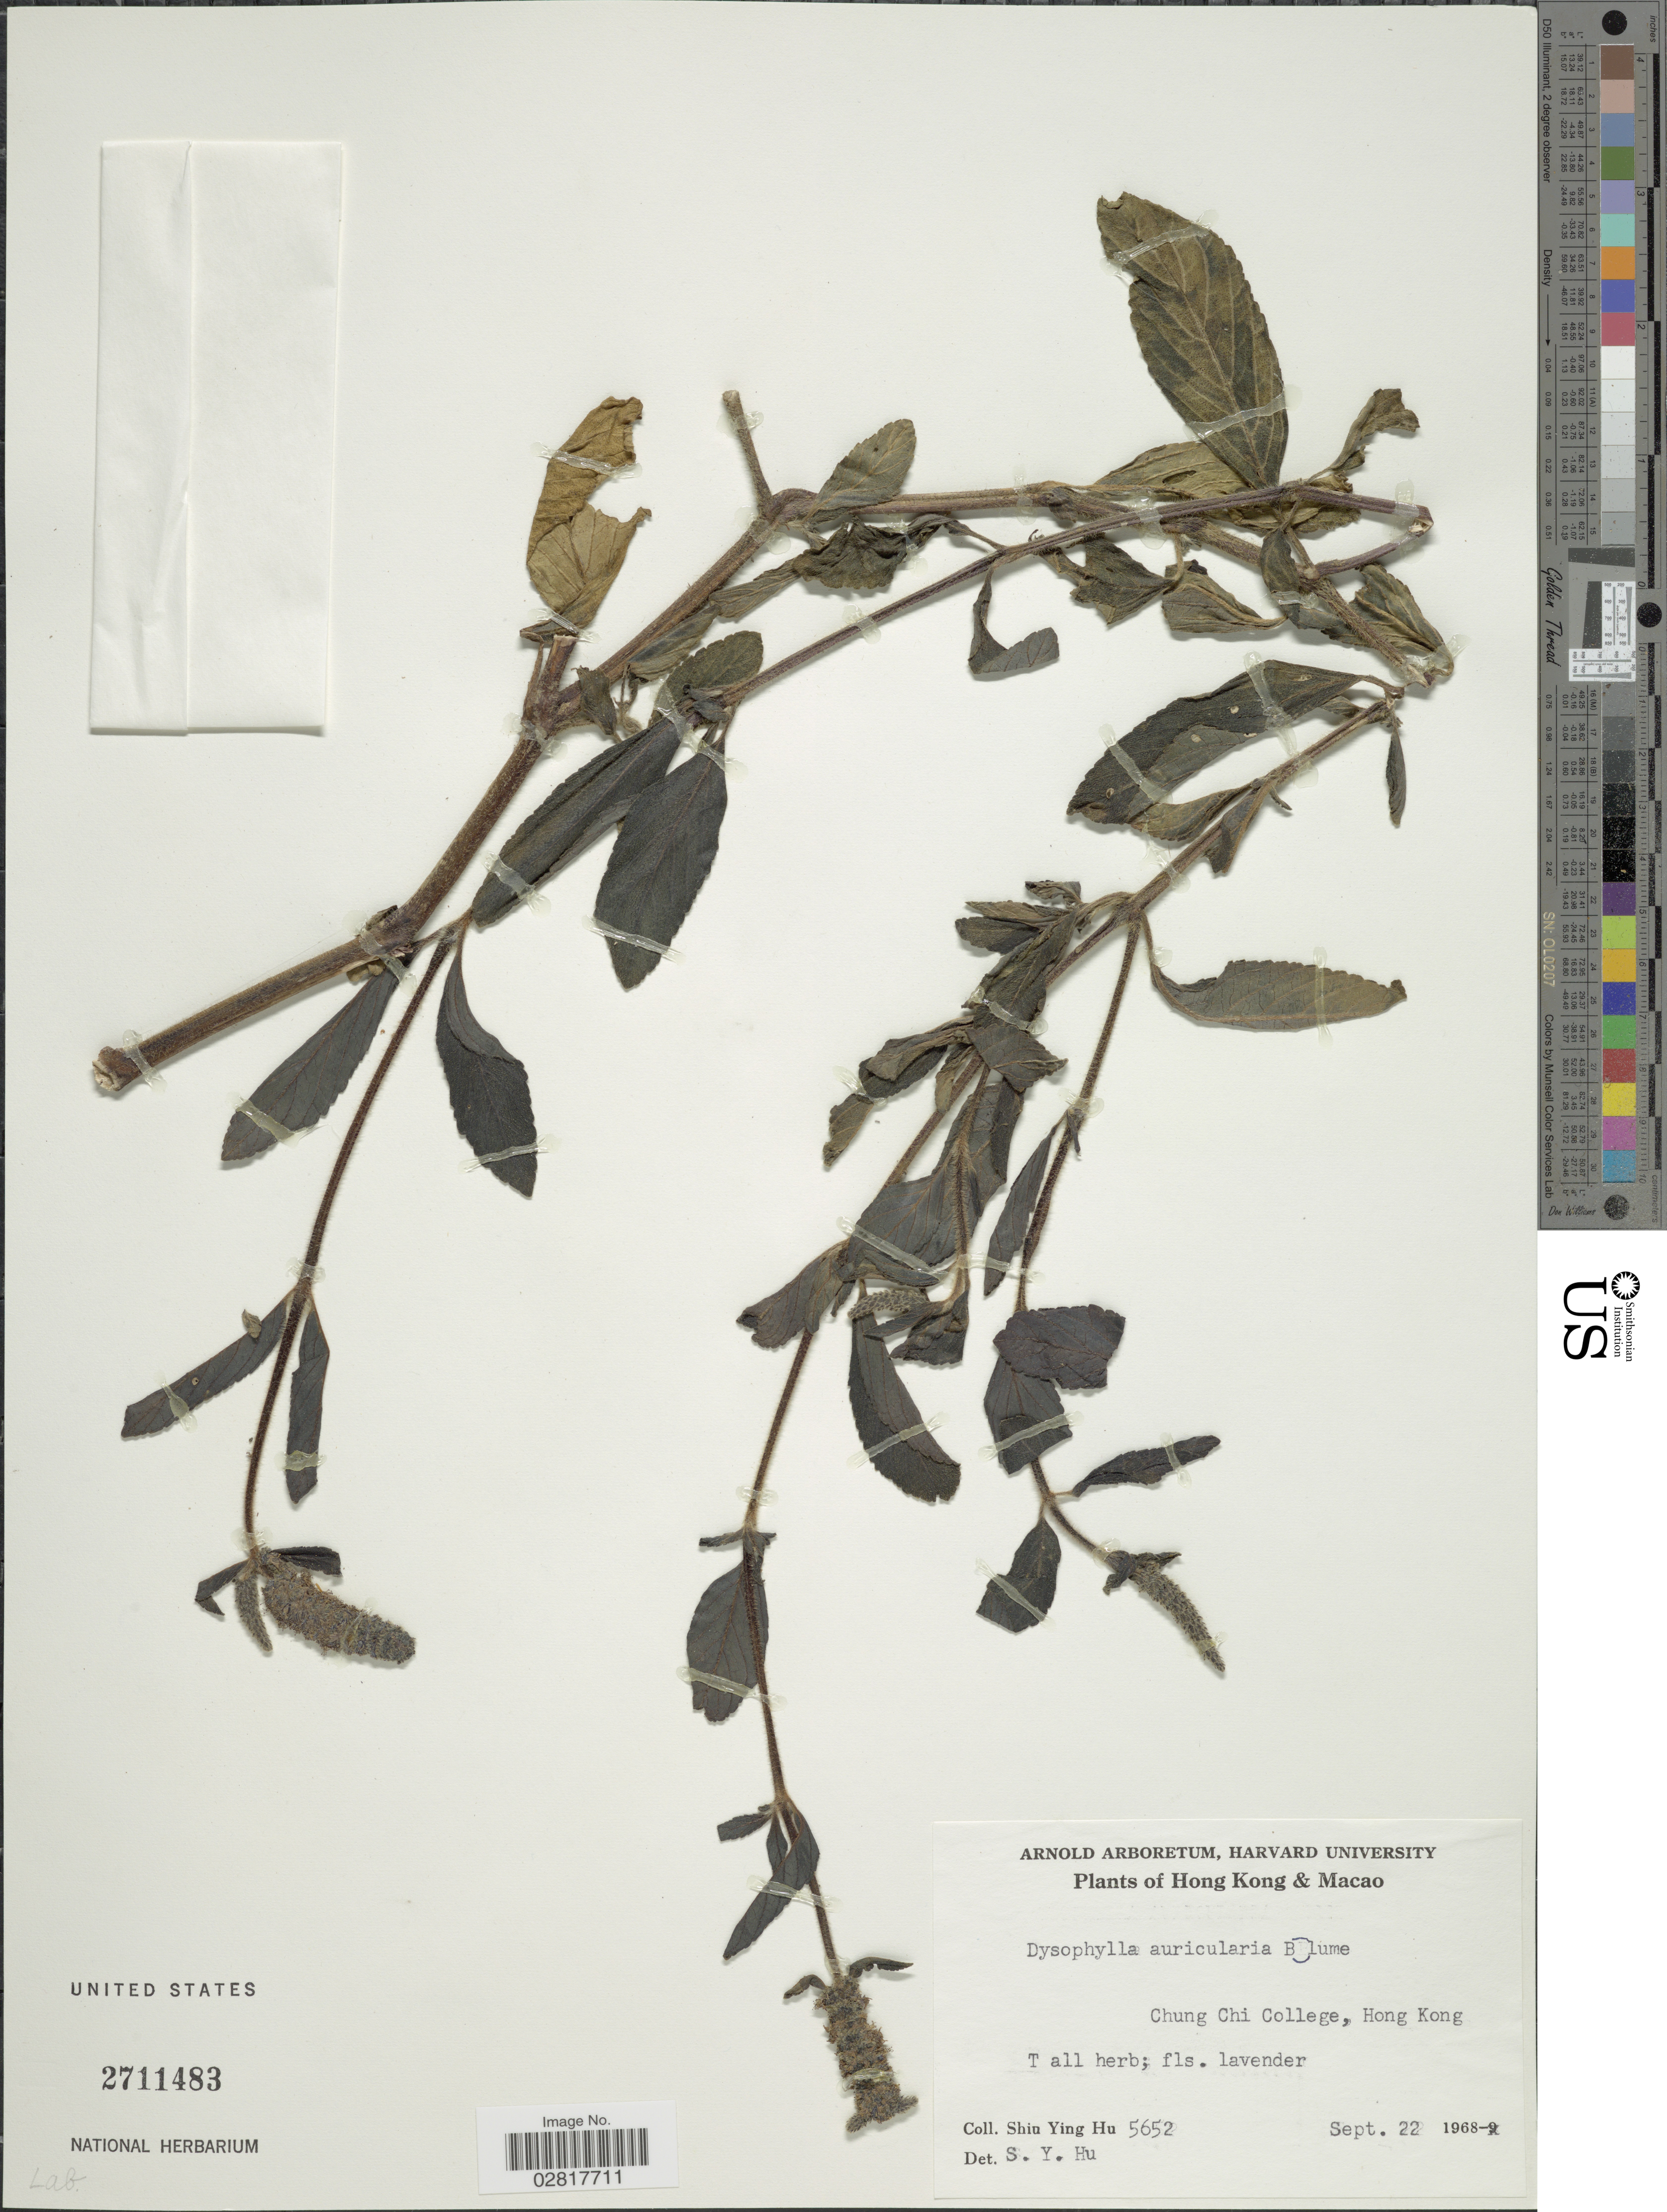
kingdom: Plantae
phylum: Tracheophyta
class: Magnoliopsida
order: Lamiales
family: Lamiaceae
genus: Pogostemon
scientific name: Pogostemon auricularius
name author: (L.) Hassk.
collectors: S. Y. Hu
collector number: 5652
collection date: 1968-09-22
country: China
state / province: Hong Kong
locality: Chung Chi College.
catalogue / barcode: US 2711483